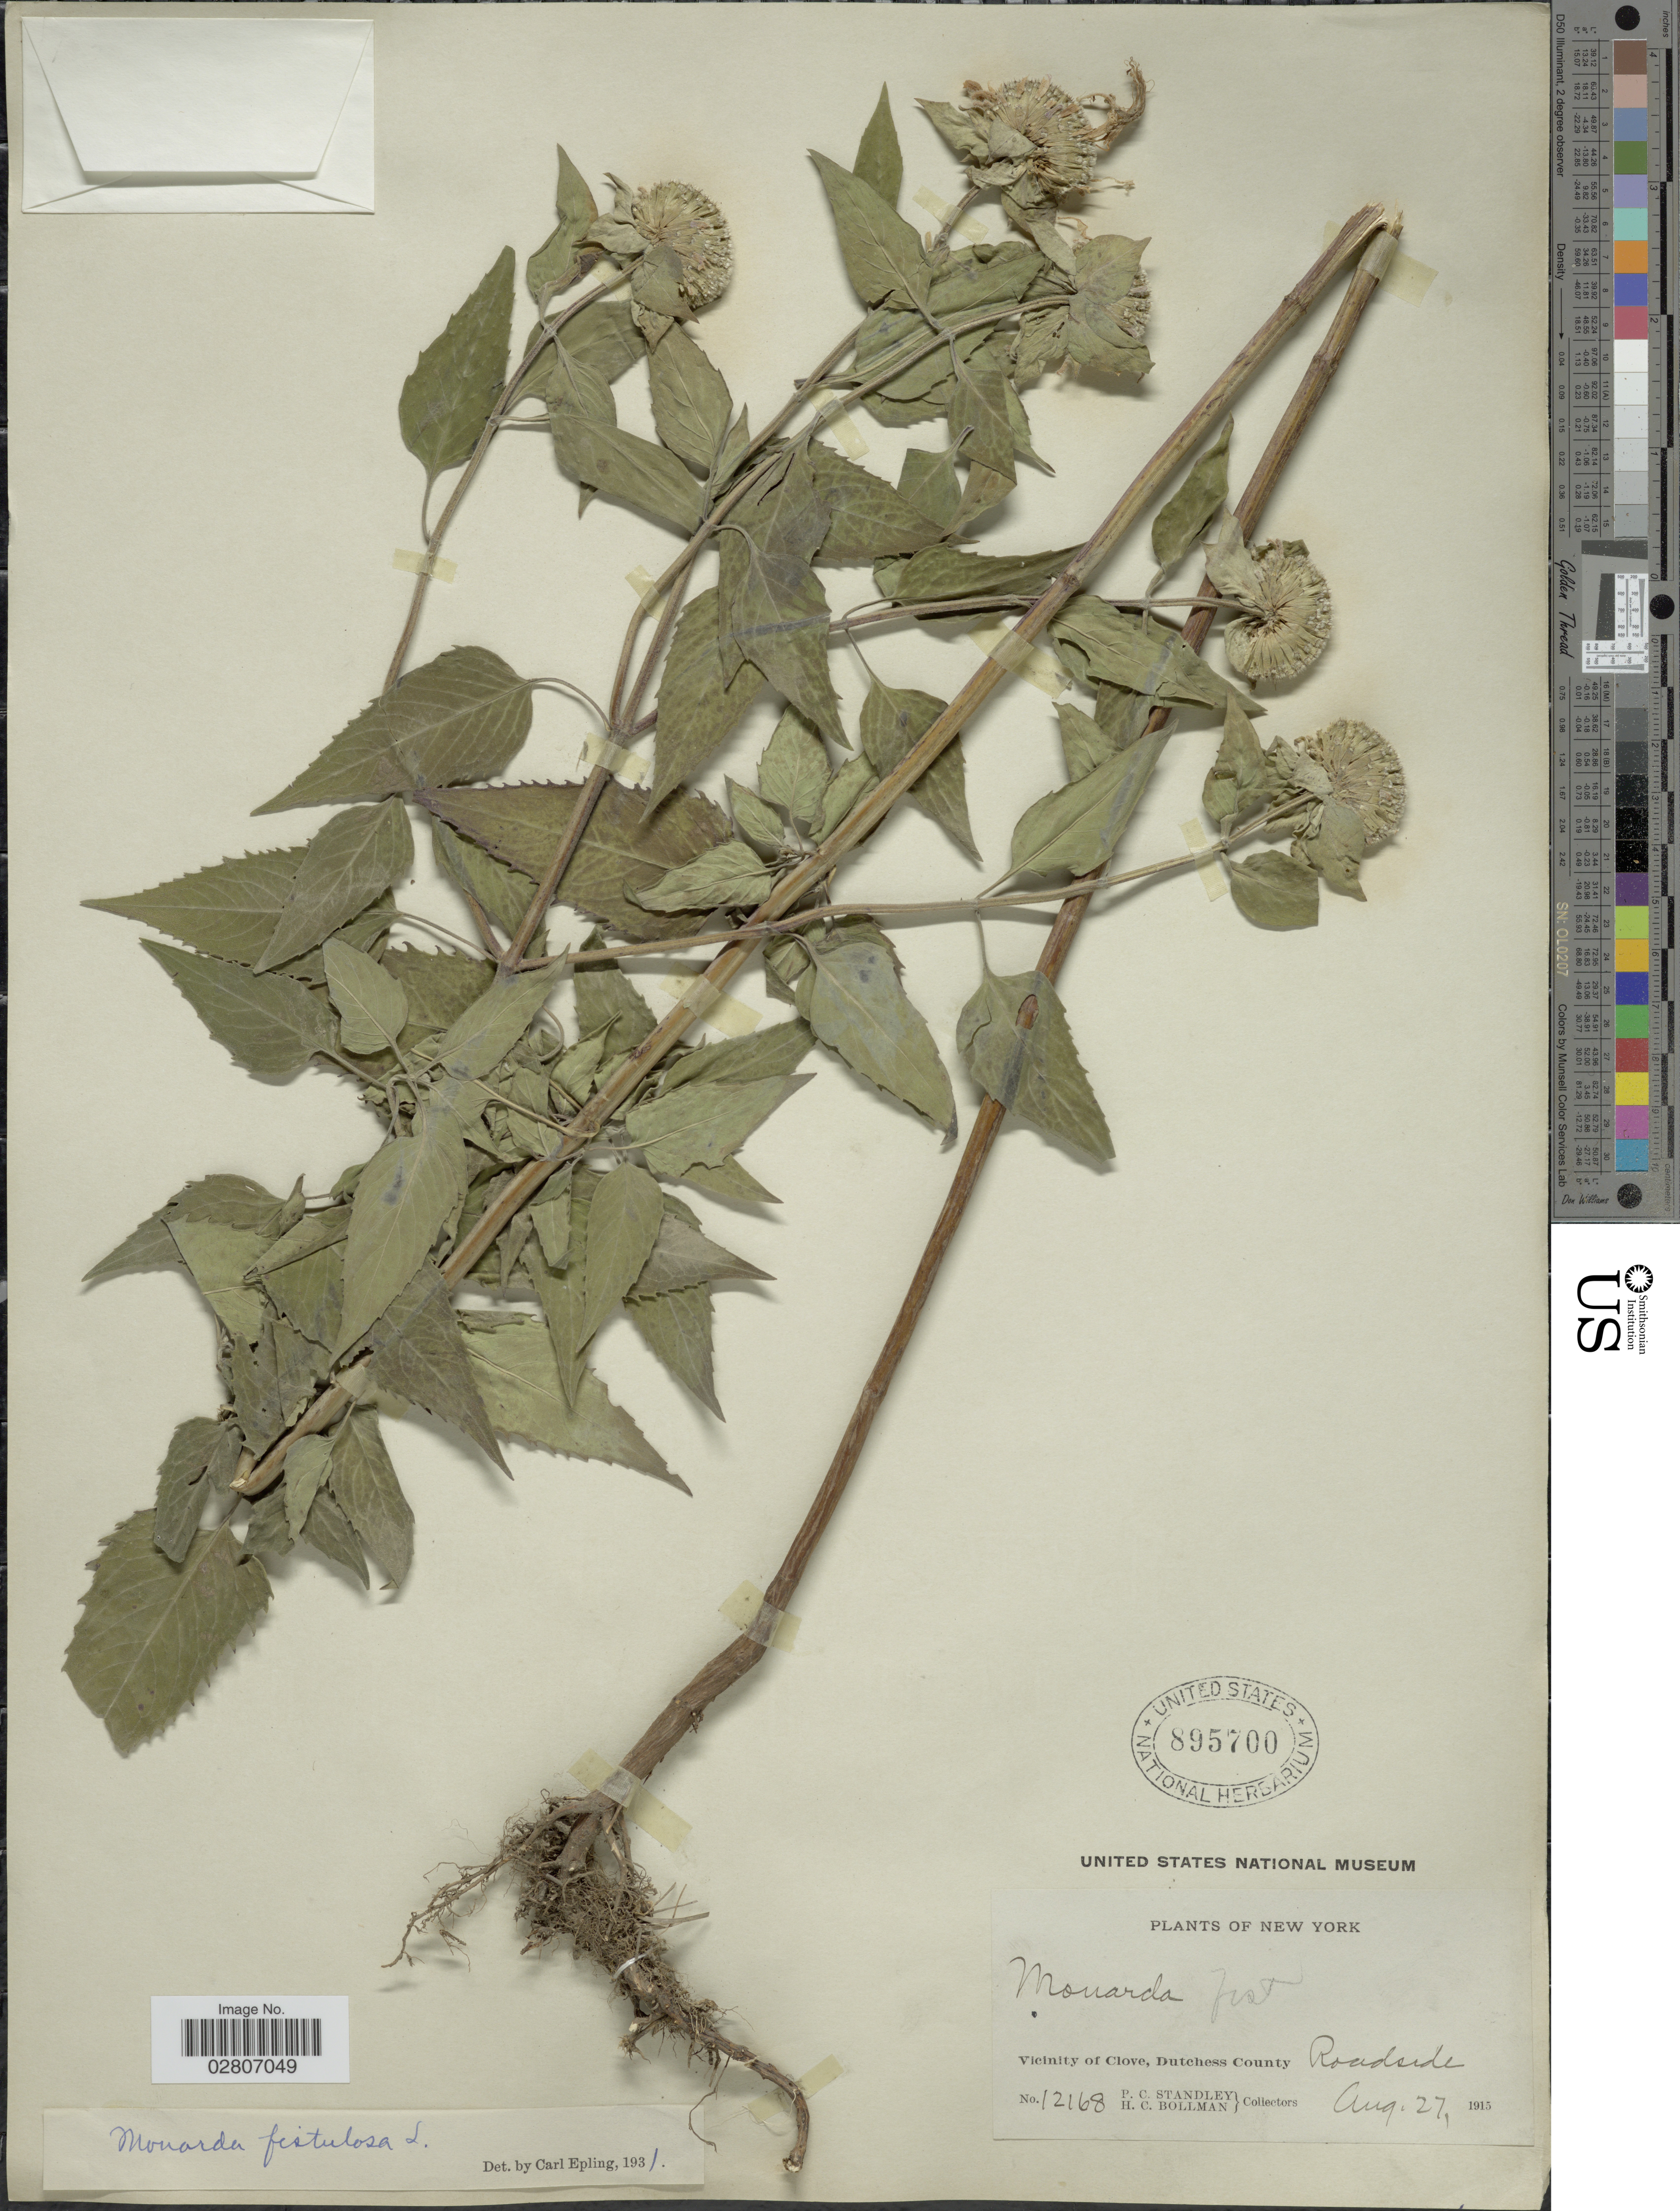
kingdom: Plantae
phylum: Tracheophyta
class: Magnoliopsida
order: Lamiales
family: Lamiaceae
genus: Monarda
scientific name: Monarda fistulosa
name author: L.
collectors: P. C. Standley & H. C. Bollman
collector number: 12168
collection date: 1915-08-27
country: United States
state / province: New York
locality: Vicinity of Clove, Dutchess County. Roadside.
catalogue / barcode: US 895700